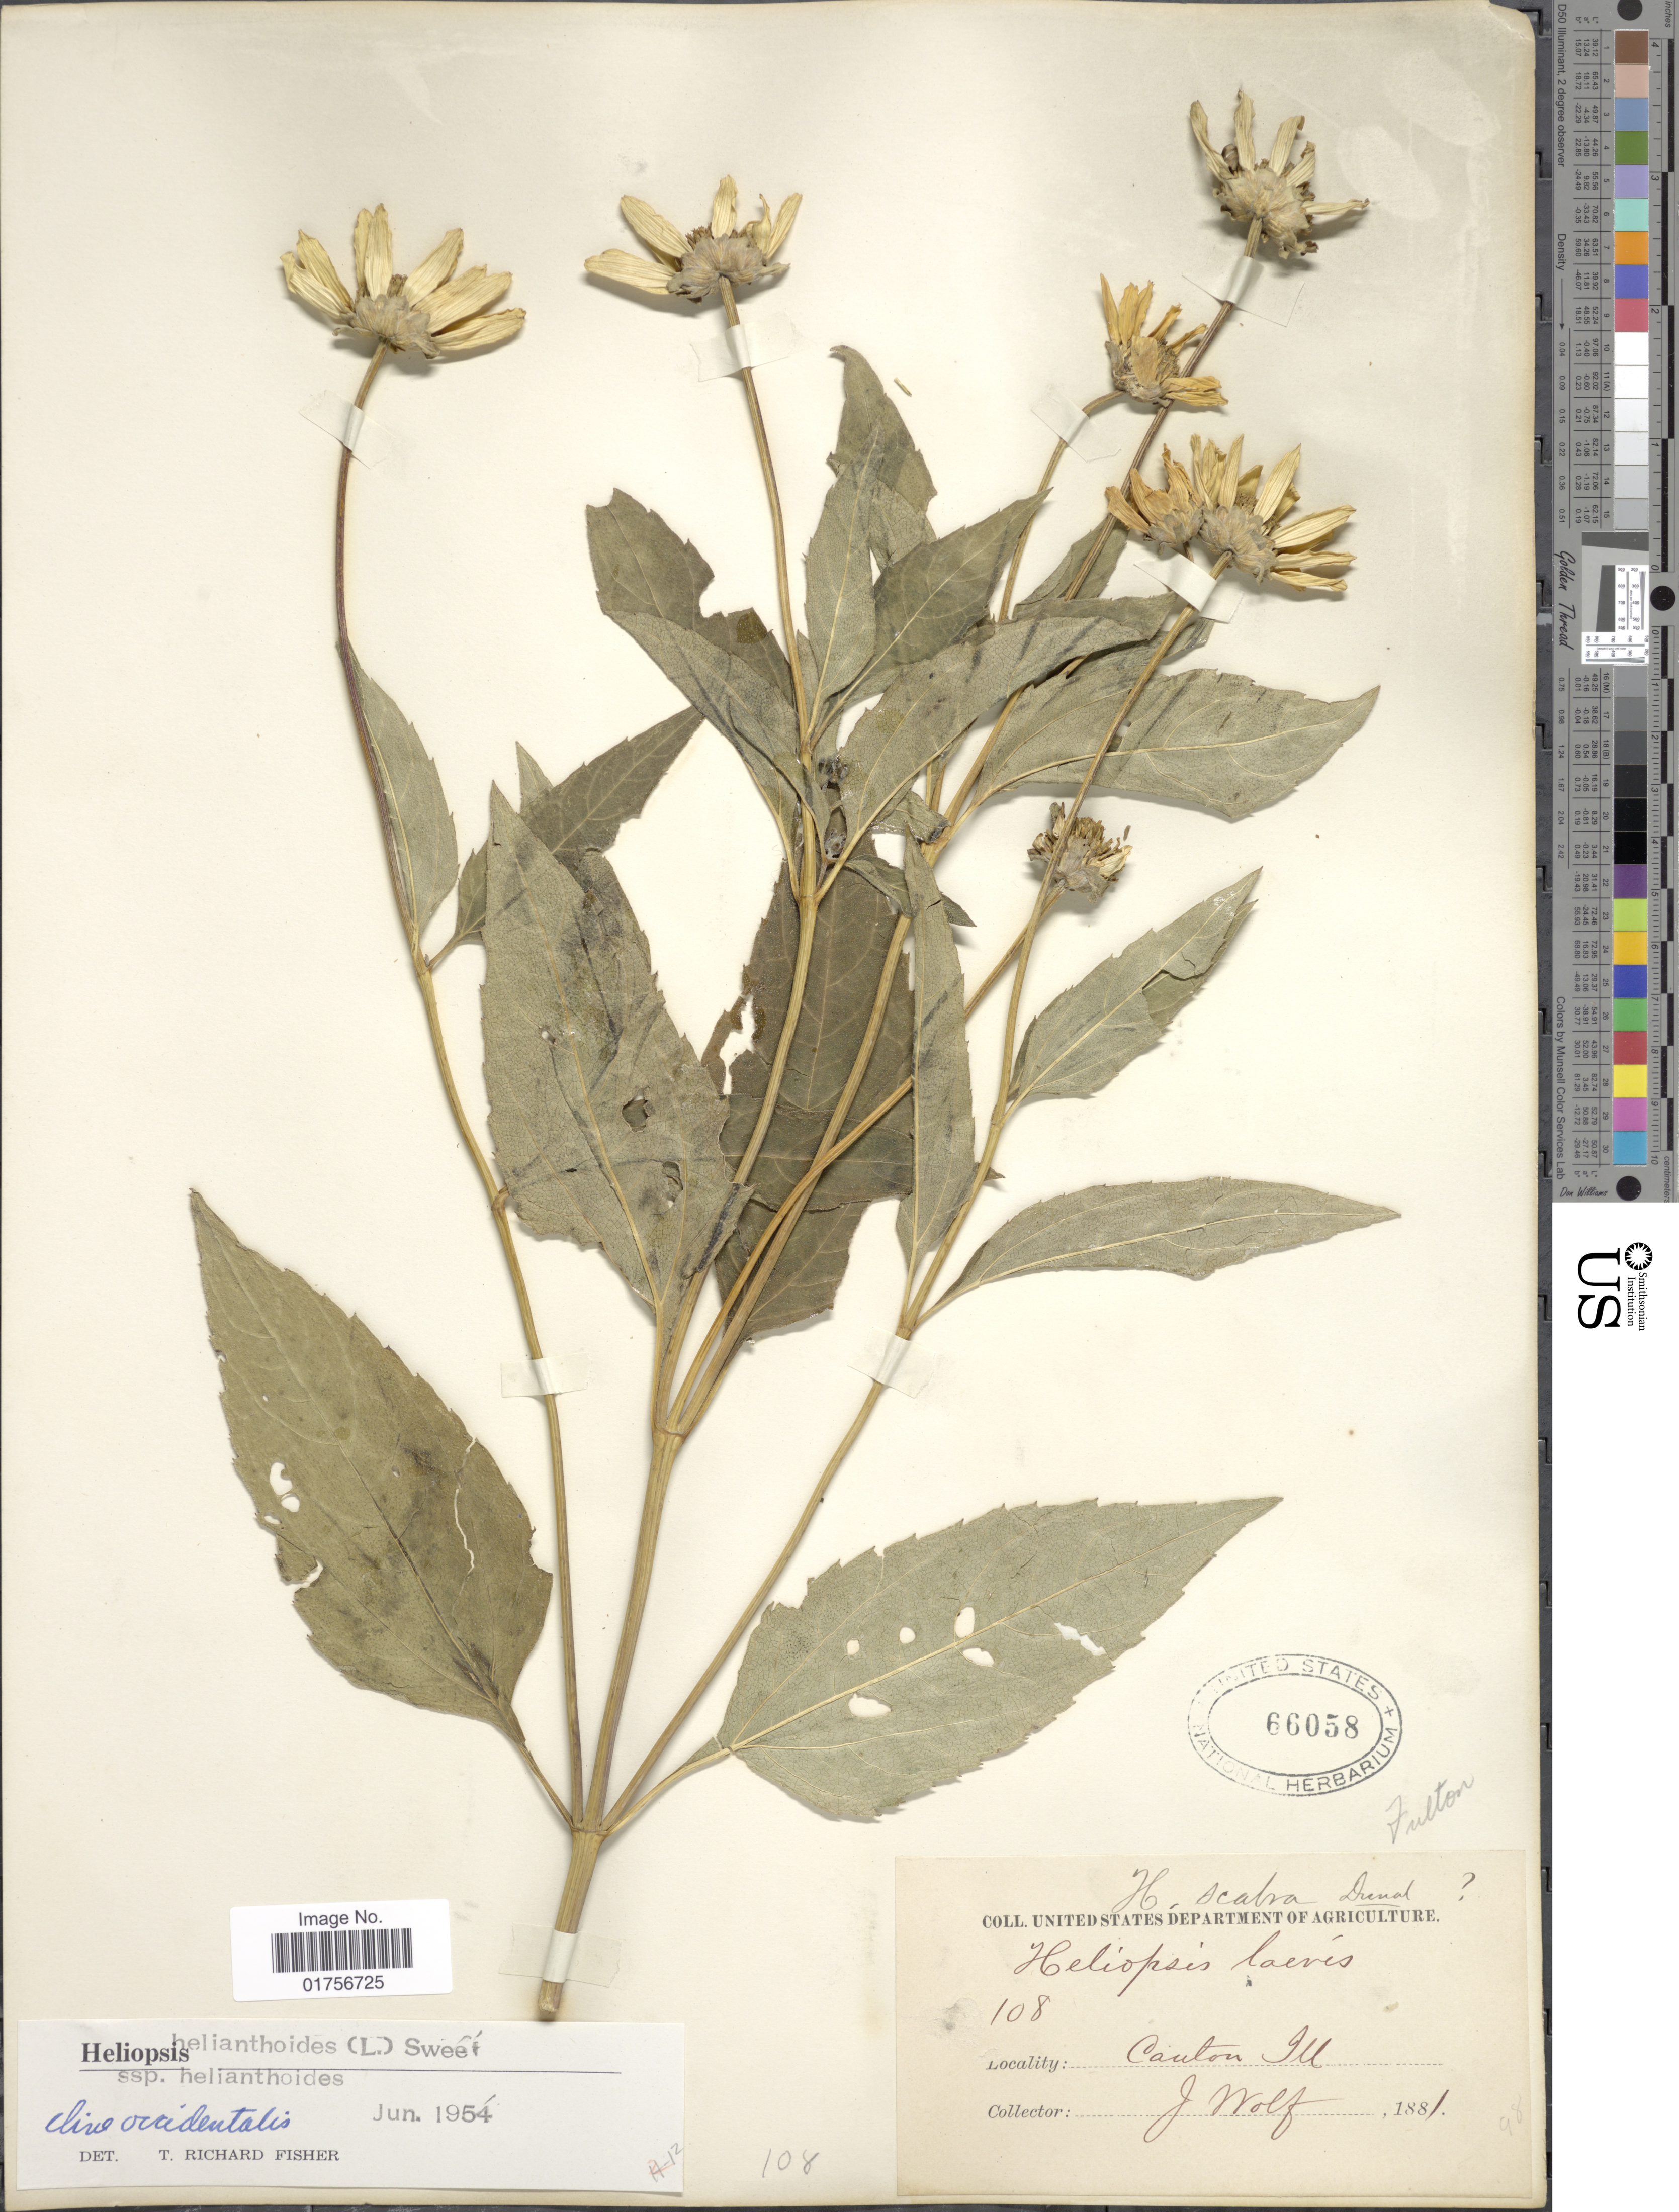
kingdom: Plantae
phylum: Tracheophyta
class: Magnoliopsida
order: Asterales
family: Asteraceae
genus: Heliopsis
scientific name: Heliopsis helianthoides subsp. helianthoides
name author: (L.) Sweet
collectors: J. Wolf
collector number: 108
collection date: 1881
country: United States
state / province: Illinois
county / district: Fulton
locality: Canton Ill.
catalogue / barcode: US 66058